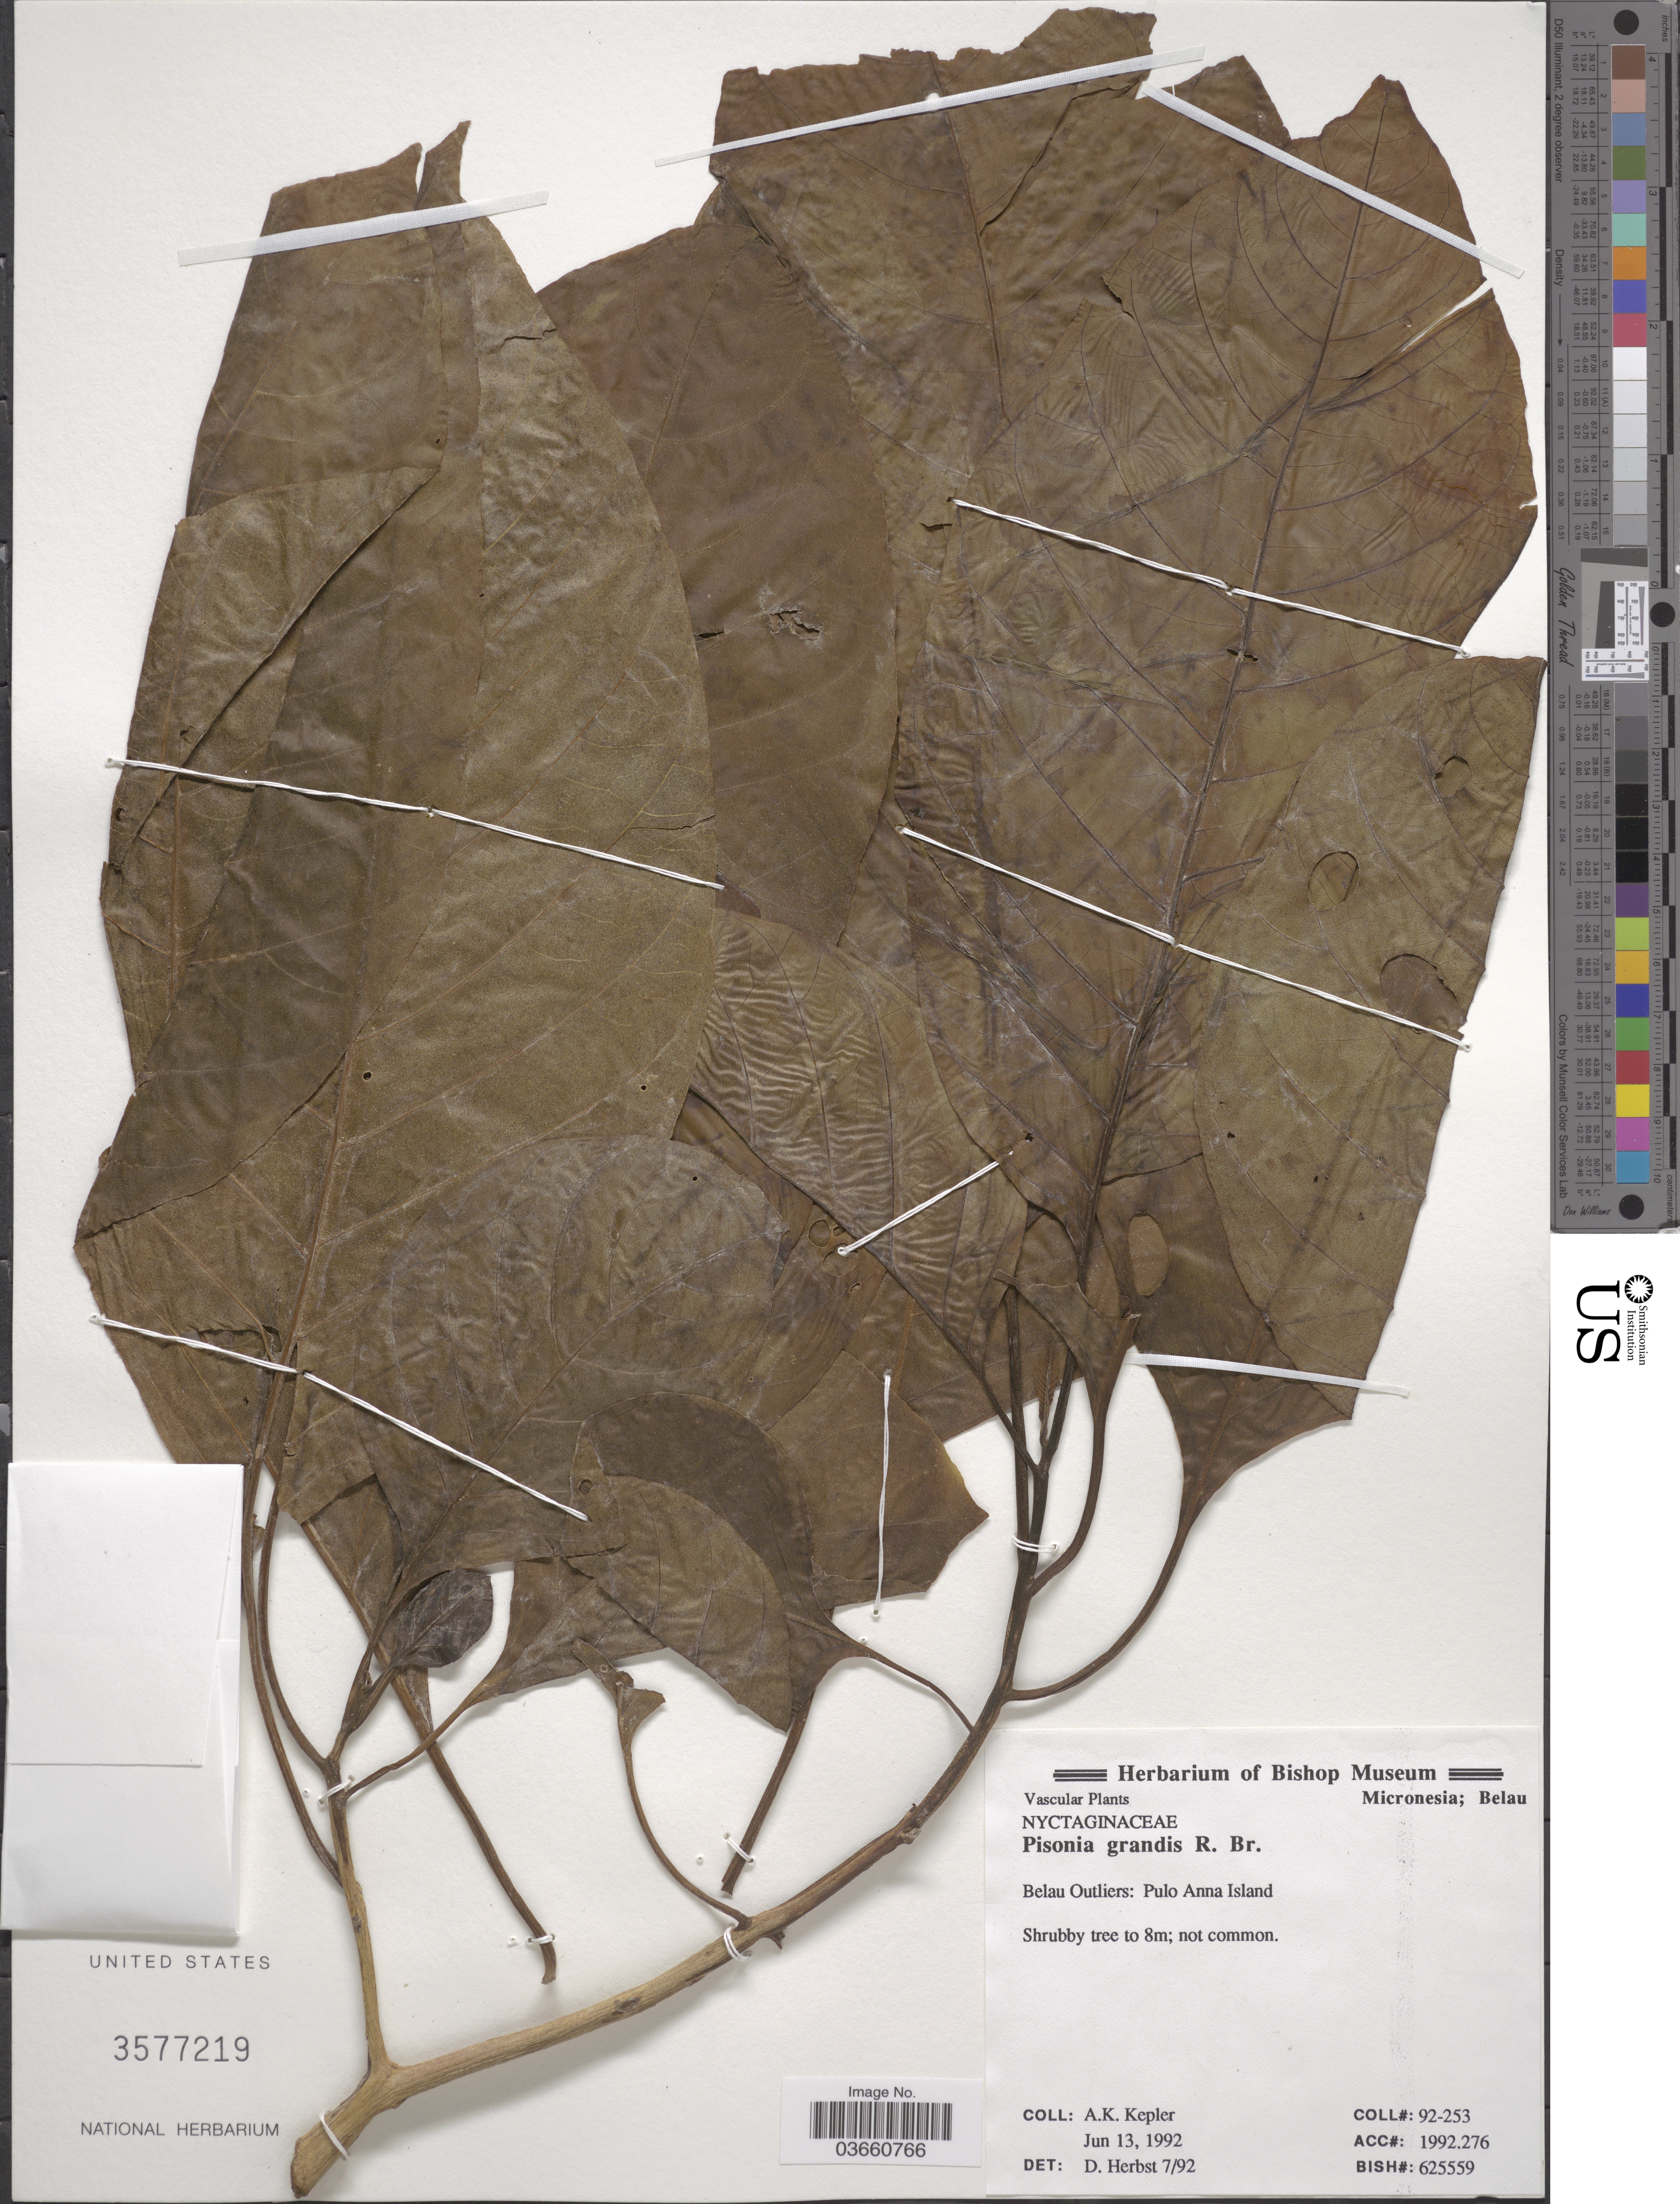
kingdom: Plantae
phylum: Tracheophyta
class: Magnoliopsida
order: Caryophyllales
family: Nyctaginaceae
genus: Pisonia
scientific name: Pisonia grandis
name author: R. Br.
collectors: A. K. Kepler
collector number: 92-253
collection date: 1992-06-13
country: Palau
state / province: Belau Outliers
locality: Pulo Anna Island.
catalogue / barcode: US 3577219